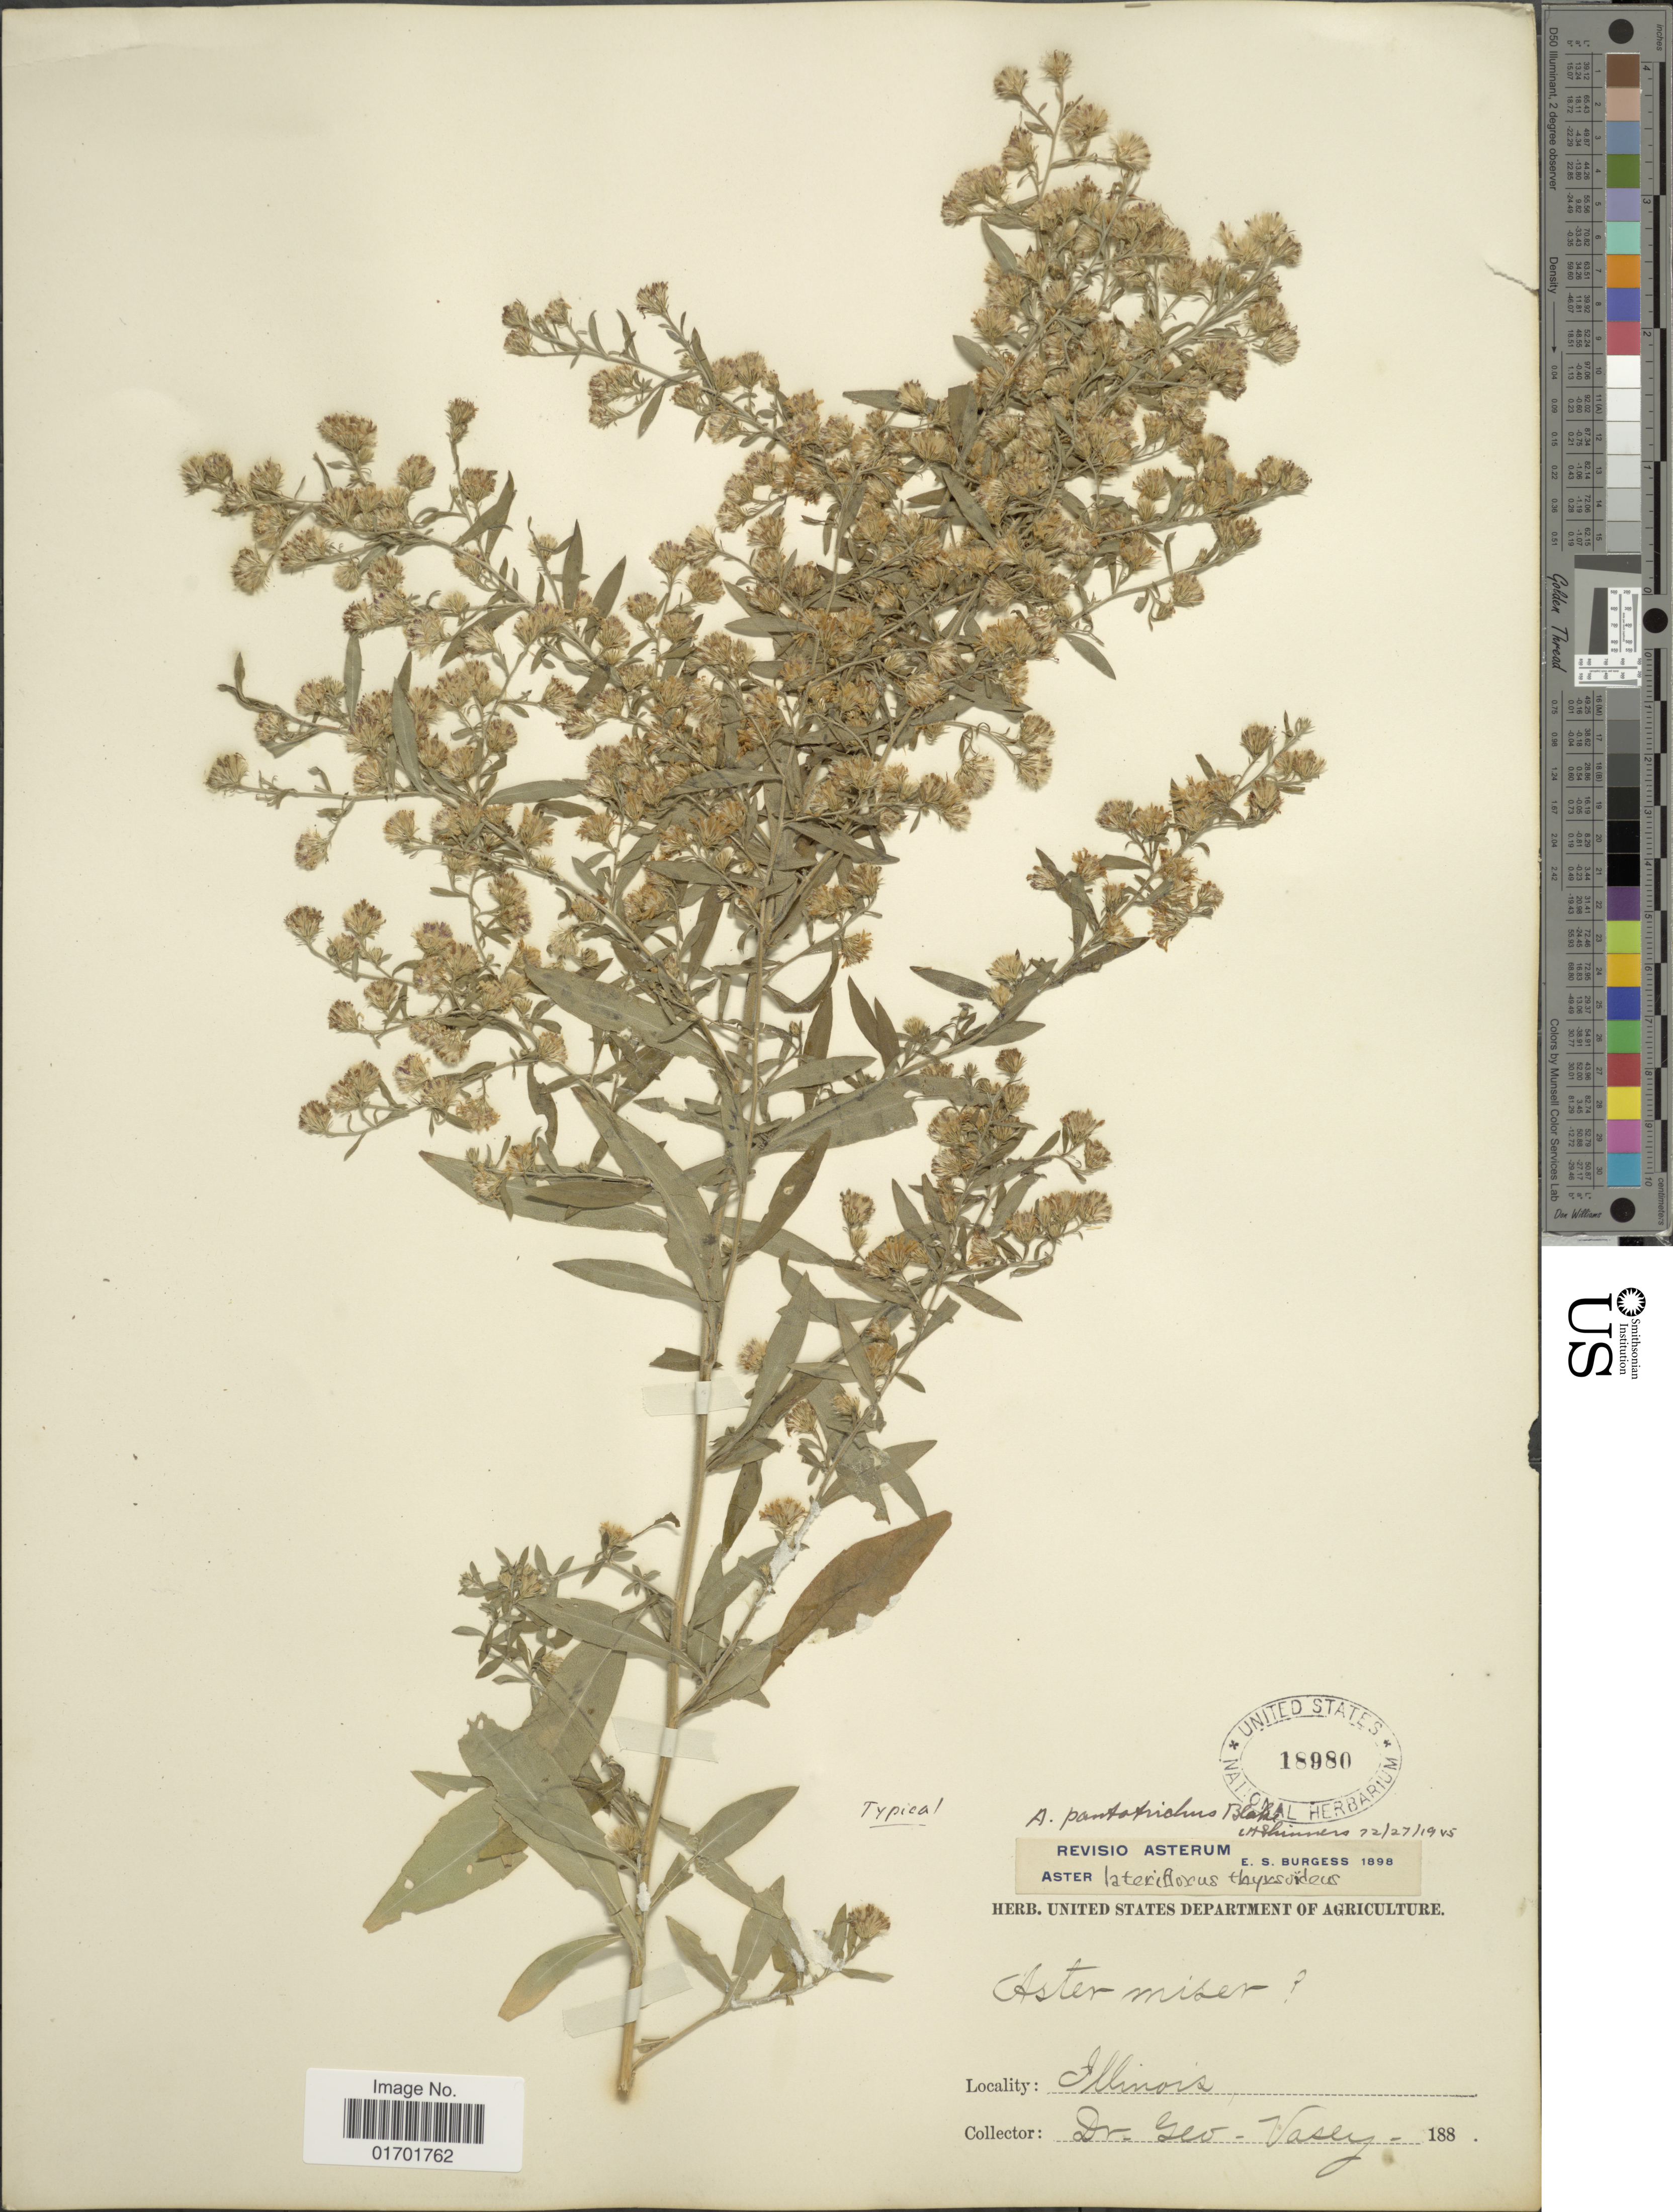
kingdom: Plantae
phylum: Tracheophyta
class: Magnoliopsida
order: Asterales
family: Asteraceae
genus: Symphyotrichum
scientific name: Symphyotrichum ontarionis var. ontarionis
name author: (Wiegand) G.L. Nesom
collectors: G. Vasey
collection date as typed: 188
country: United States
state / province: Illinois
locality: Illinois.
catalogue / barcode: US 18980